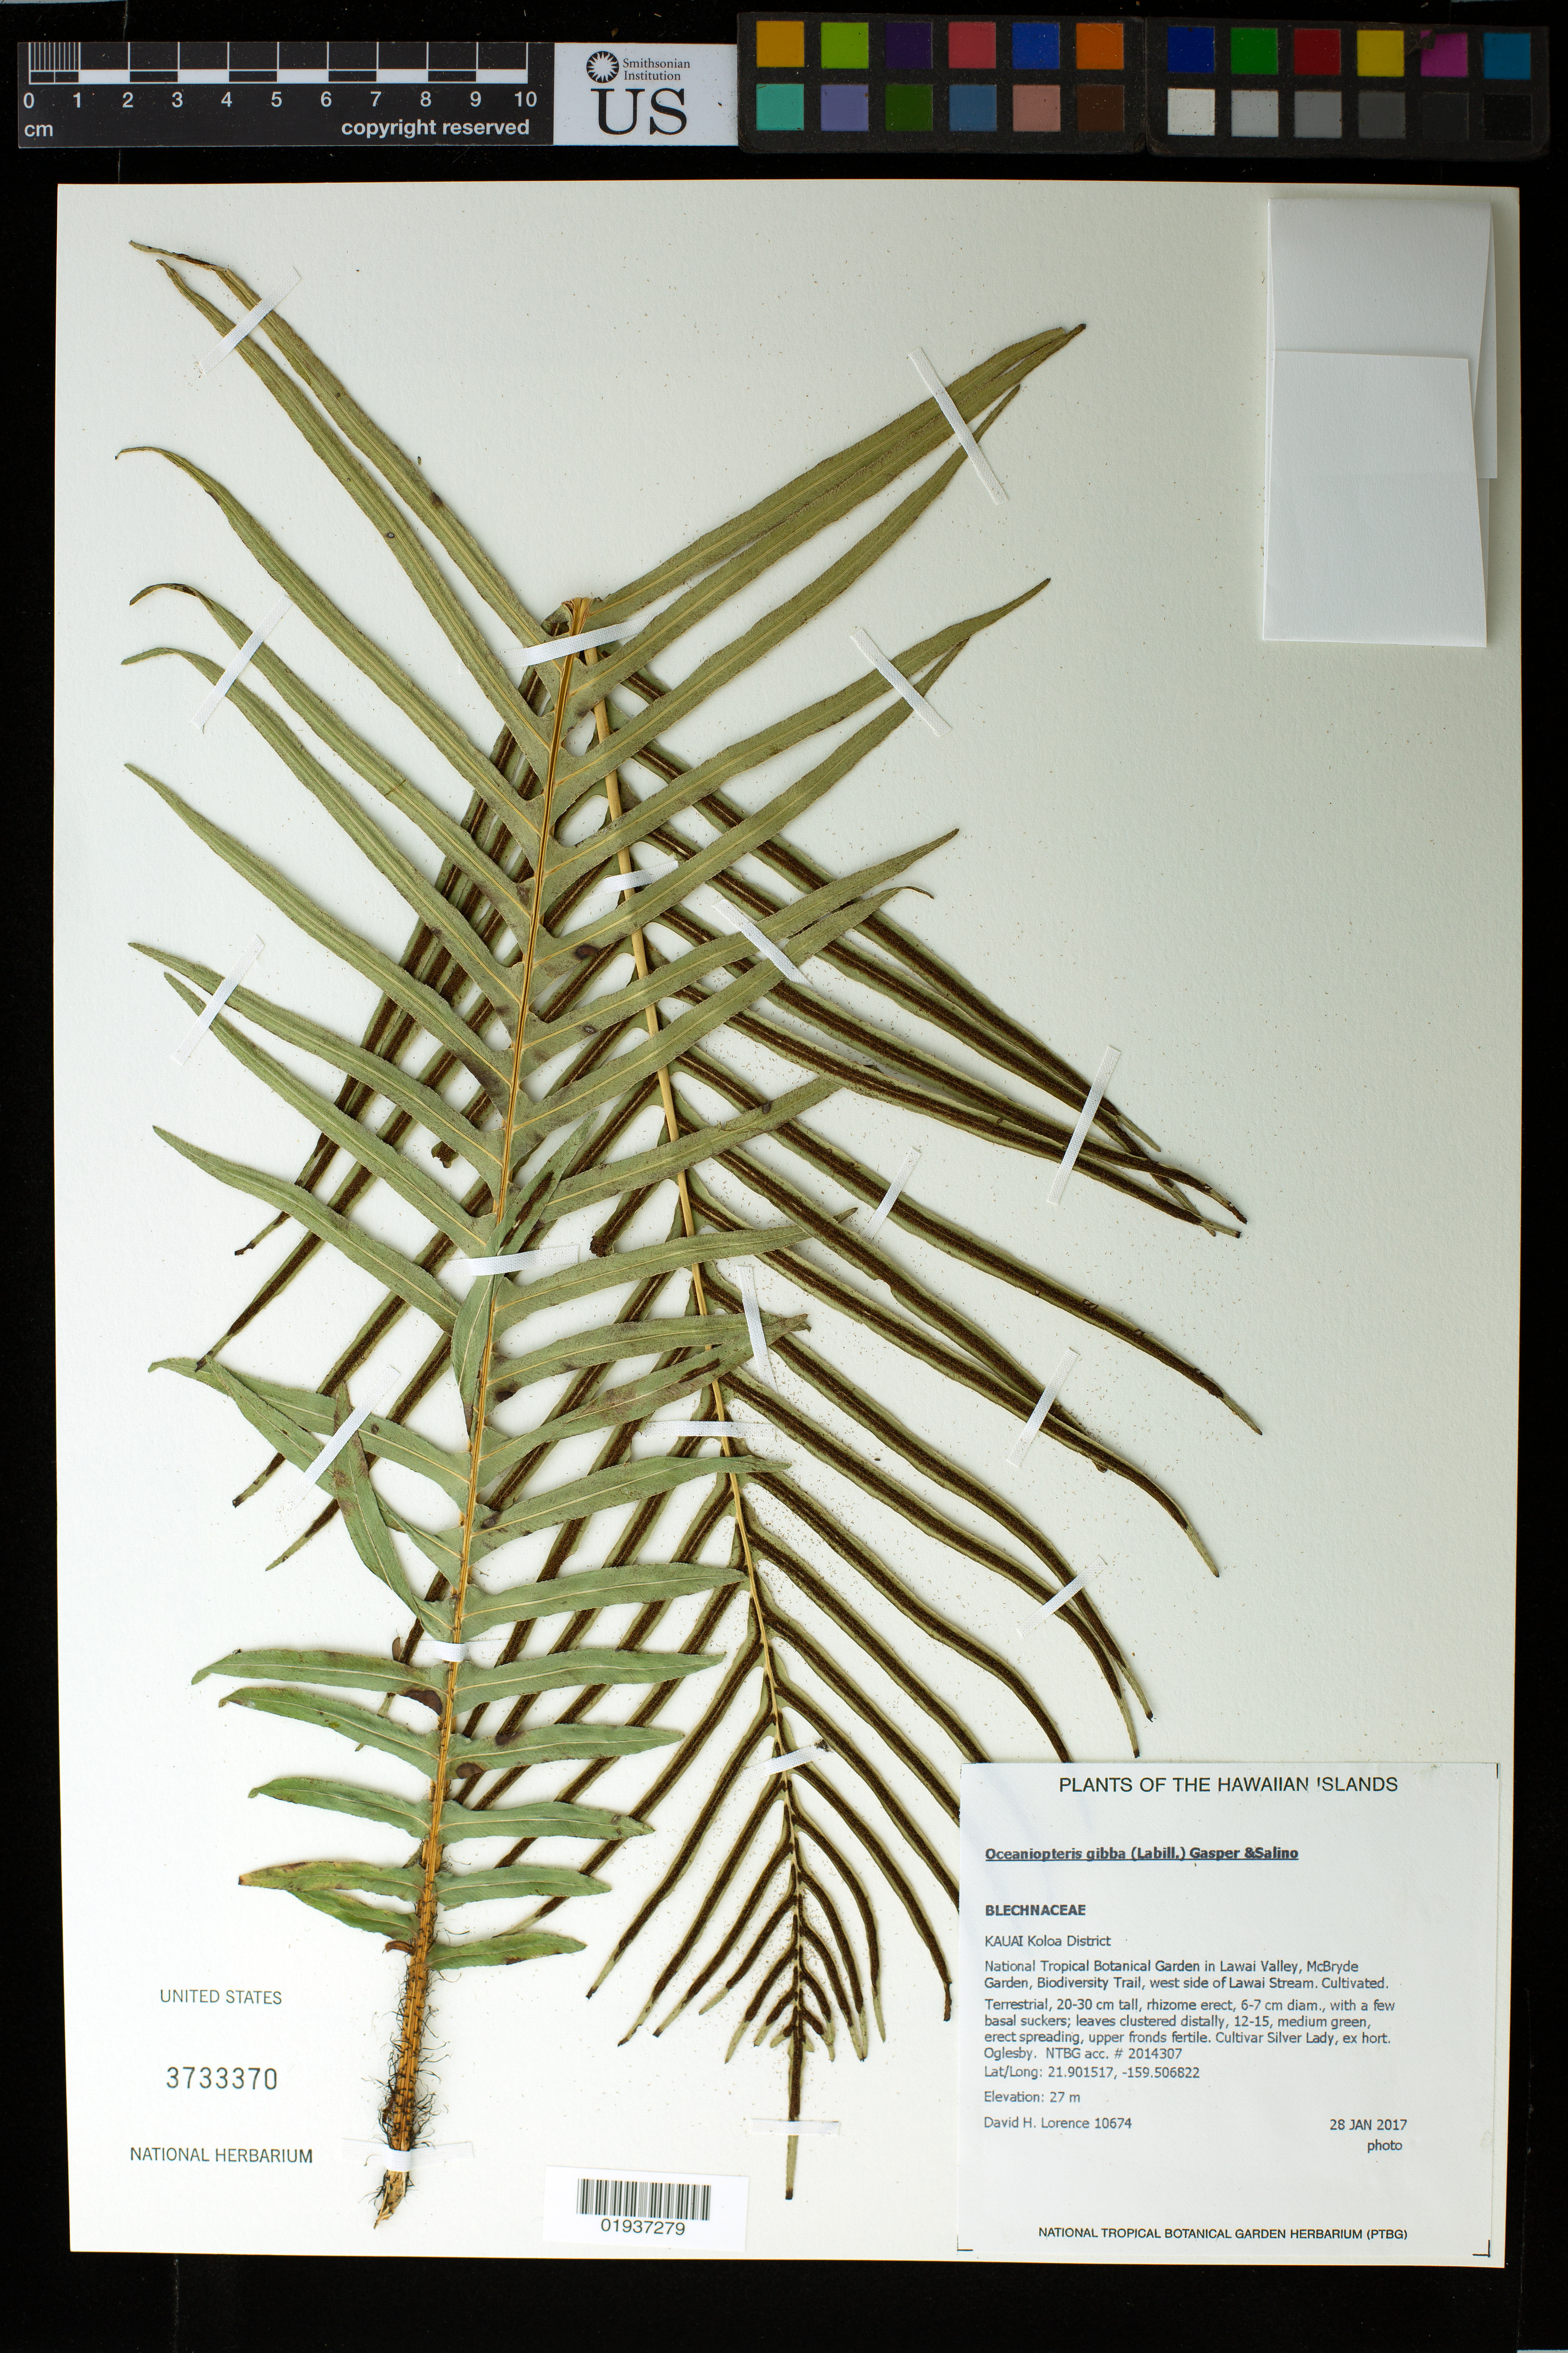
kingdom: Plantae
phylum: Tracheophyta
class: Polypodiopsida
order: Polypodiales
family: Blechnaceae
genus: Blechnum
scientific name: Blechnum gibbum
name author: (Labill.) Mett.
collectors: D. Lorence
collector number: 10674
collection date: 2017-01-28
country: United States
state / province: Hawaii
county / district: Kauai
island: Kaua'i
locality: Koloa District, National Tropical Botanical Garden in Lawai Valley, McBryde Garden, Biodiversity Trail, west side of Lawai Stream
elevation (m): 27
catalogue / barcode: US 3733370